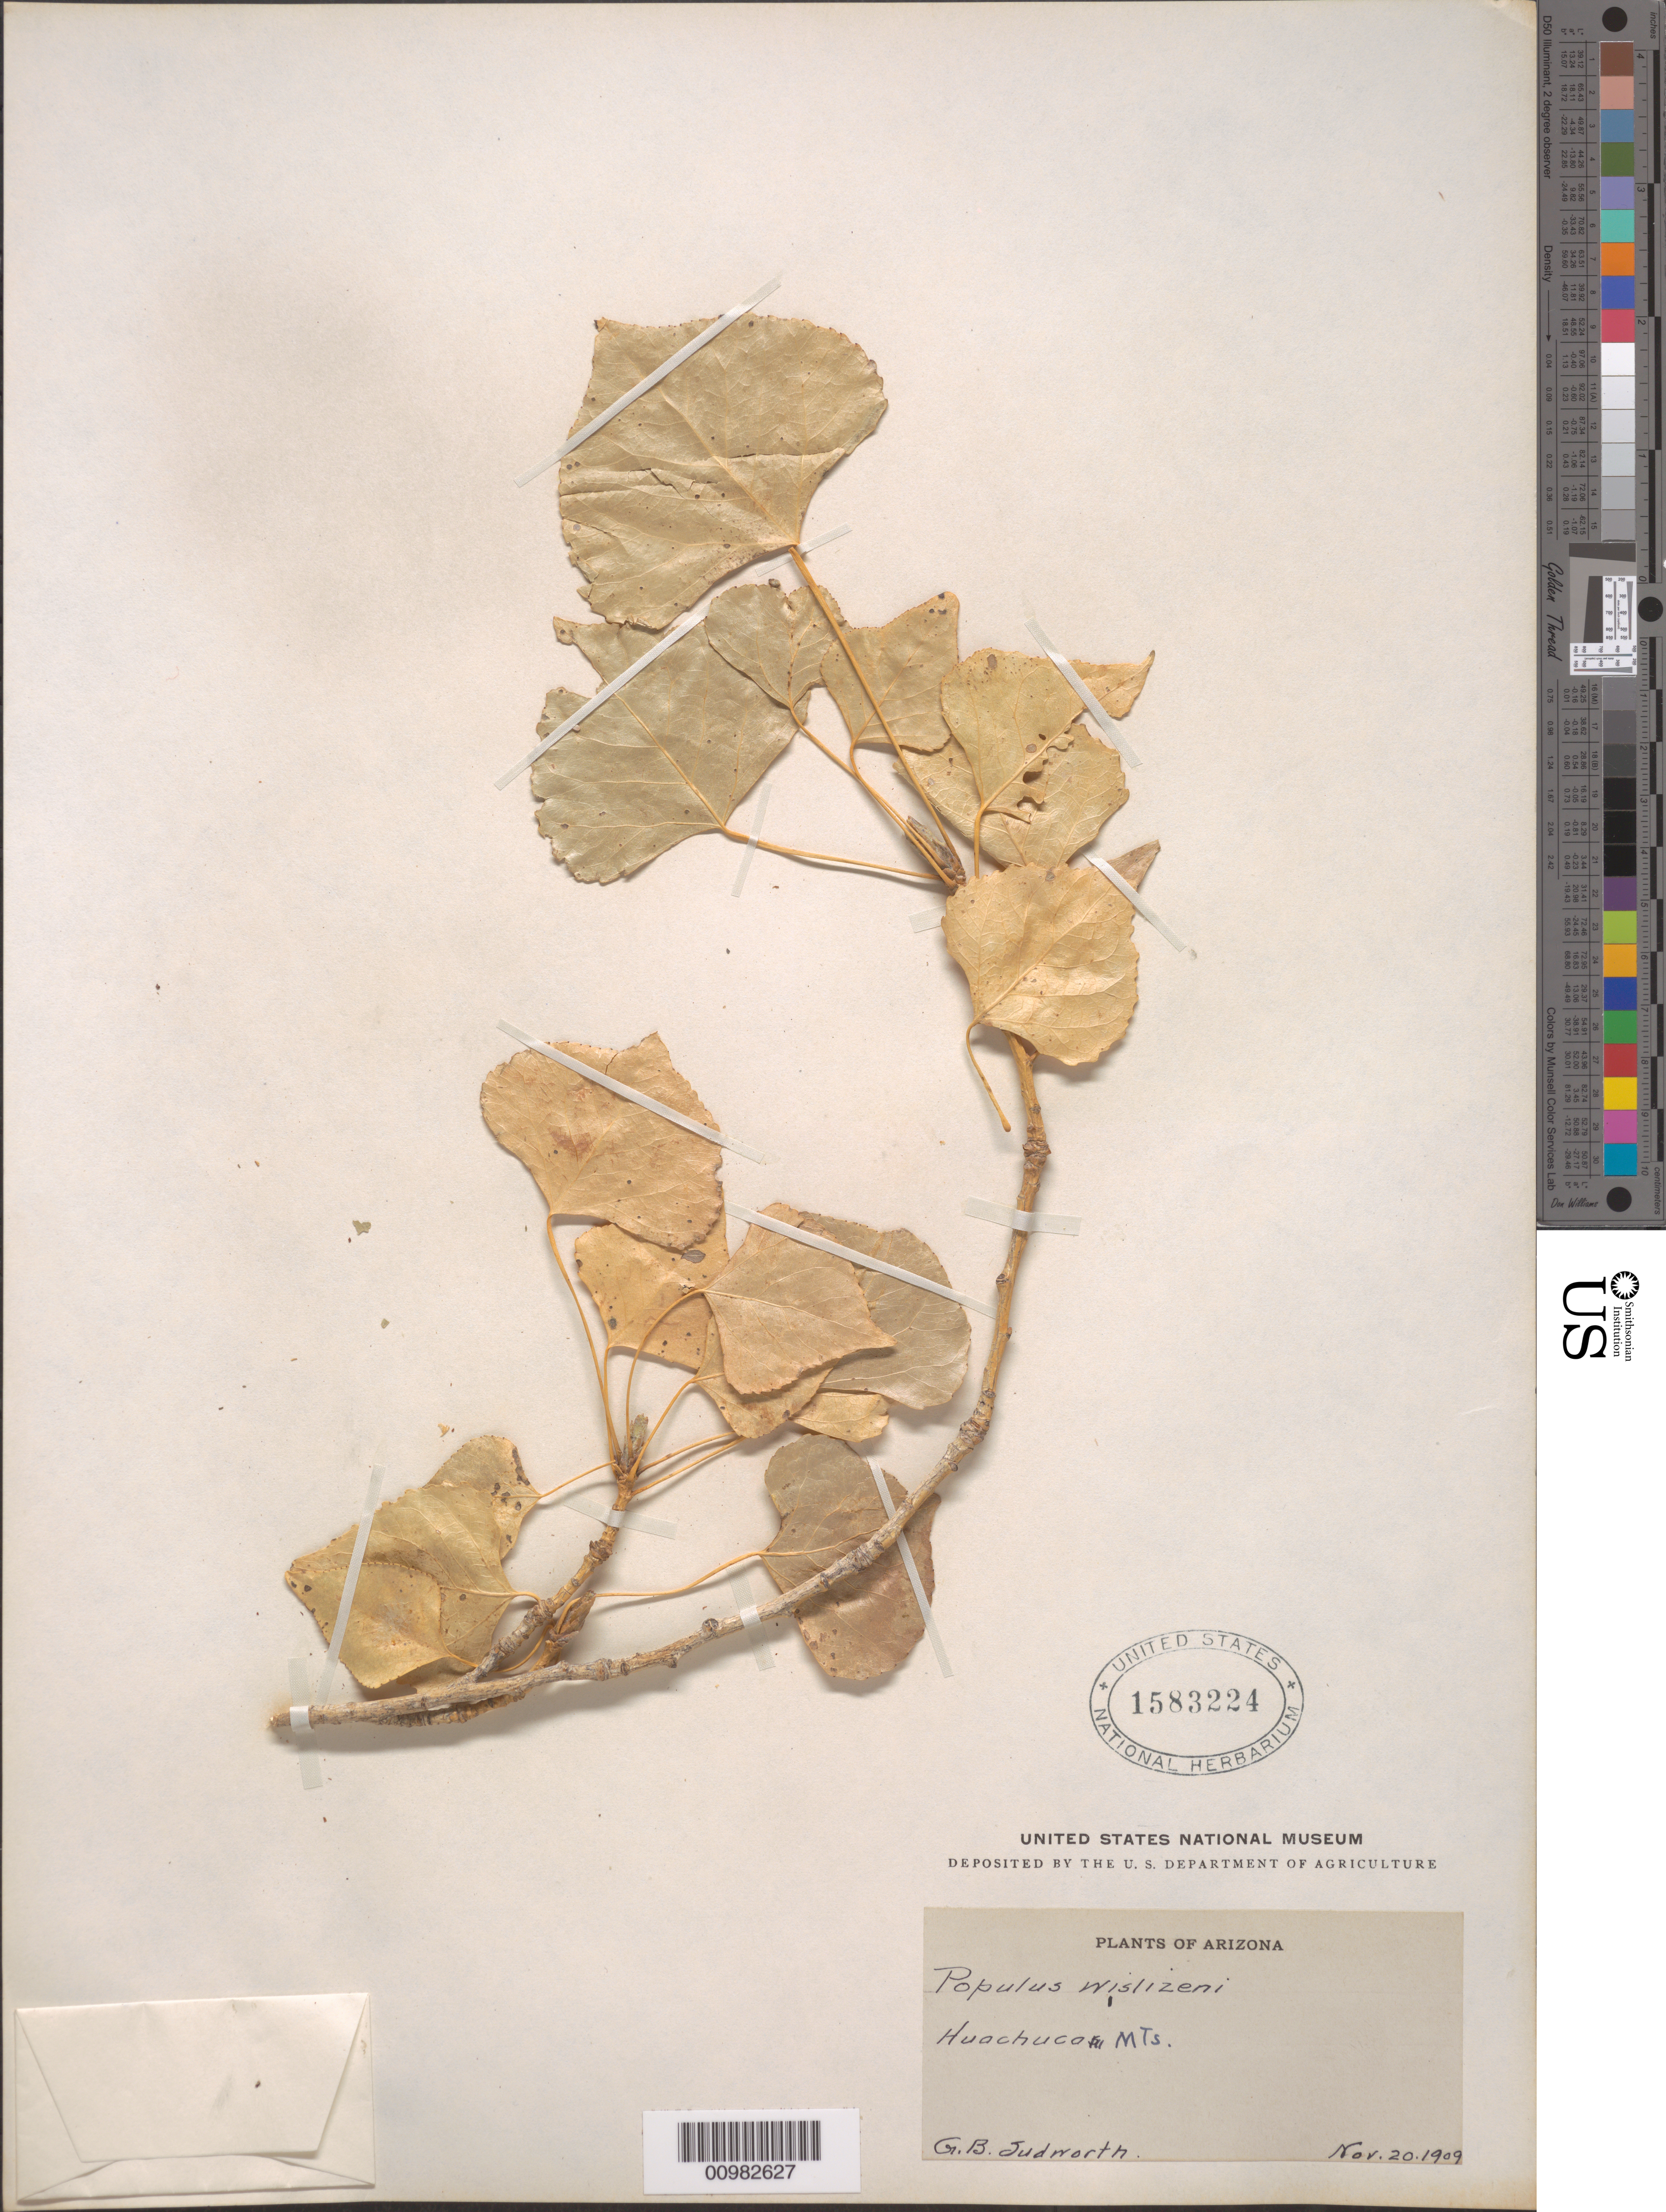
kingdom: Plantae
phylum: Tracheophyta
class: Magnoliopsida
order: Malpighiales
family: Salicaceae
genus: Populus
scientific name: Populus fremontii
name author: S. Watson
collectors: G. B. Judworth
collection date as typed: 20 Nov 1909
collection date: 1909-11-20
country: United States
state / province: Arizona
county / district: Cochise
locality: Huachuca Mountains.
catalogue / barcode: US 1583224